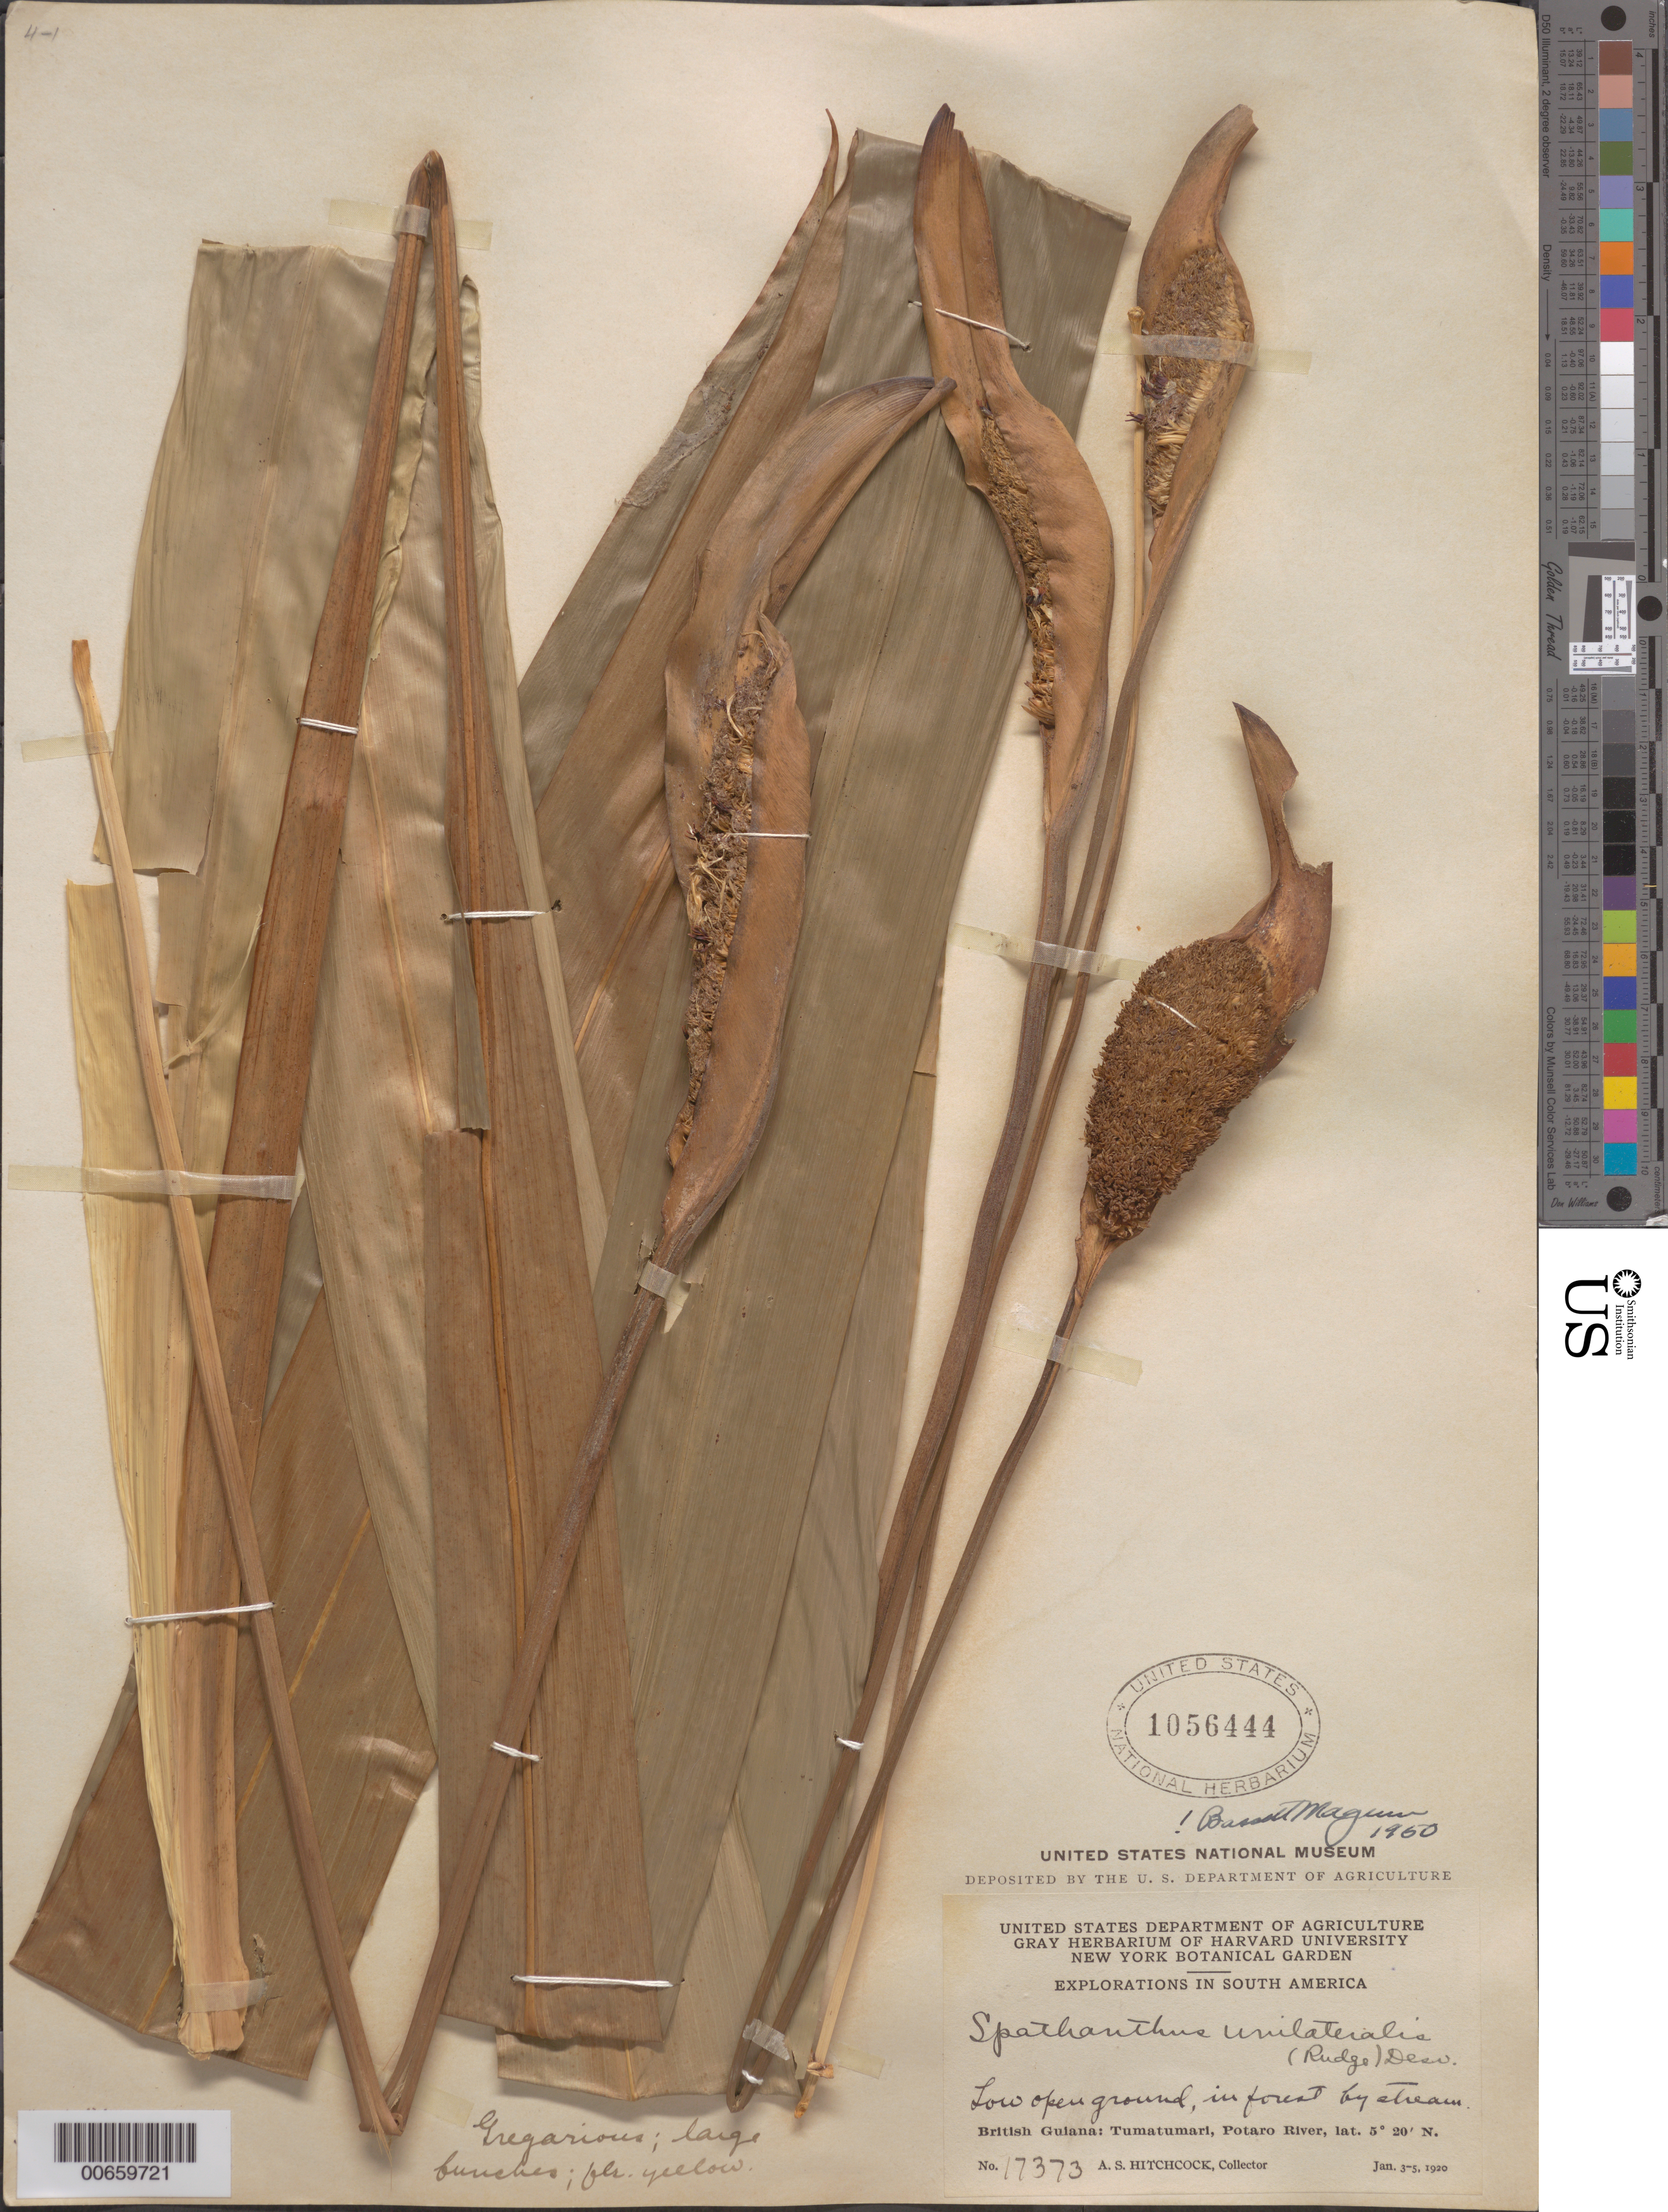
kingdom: Plantae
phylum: Tracheophyta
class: Liliopsida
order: Poales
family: Rapateaceae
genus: Spathanthus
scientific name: Spathanthus unilateralis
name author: (Rudge) Desv.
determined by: Maguire, Bassett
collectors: A. S. Hitchcock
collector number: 17373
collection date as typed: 3-Jan-20 to 5-Jan-20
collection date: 1920-01-03/1920-01-05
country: Guyana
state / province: Potaro-Siparuni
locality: Tumatumari Village, Potaro R.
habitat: Low open ground, in forest by stream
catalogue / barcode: US 1056444